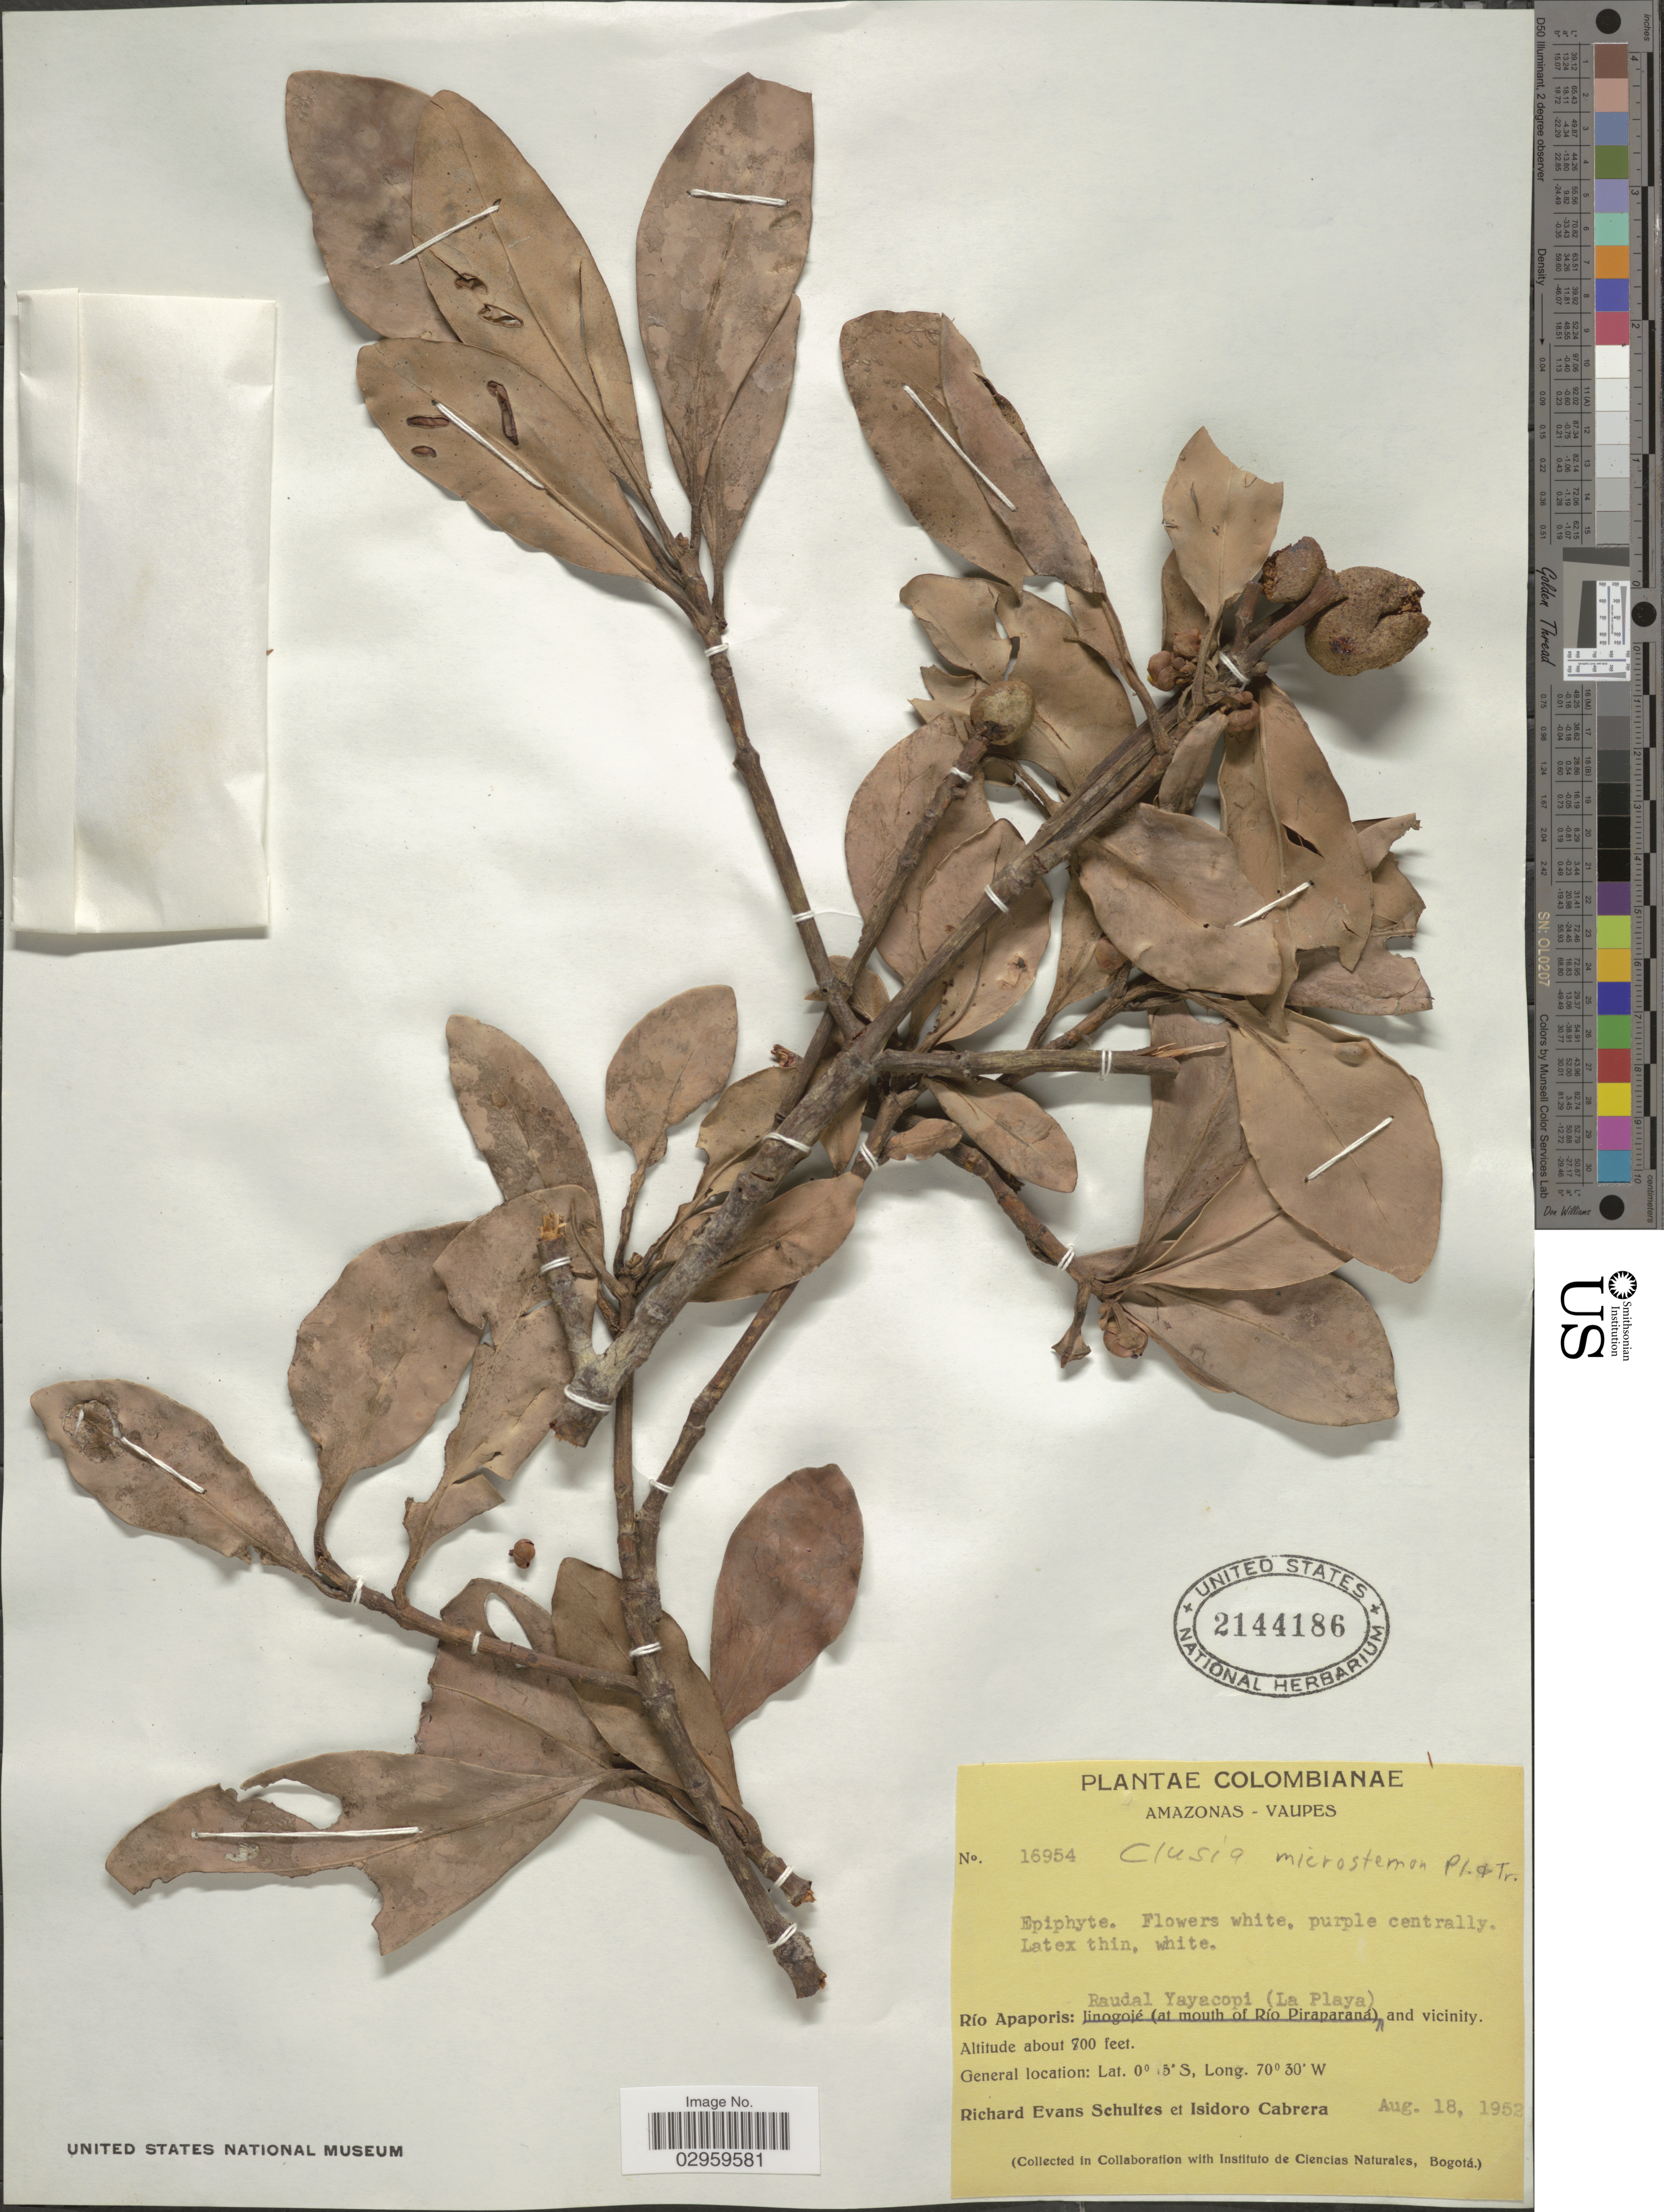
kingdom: Plantae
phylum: Tracheophyta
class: Magnoliopsida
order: Malpighiales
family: Clusiaceae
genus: Clusia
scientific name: Clusia microstemon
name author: Planch. & Triana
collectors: R. E. Schultes & I. Cabrera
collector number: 16954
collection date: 1952-08-18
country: Colombia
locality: Amazonas-Vaupes. Río Apaporis: Raudal Yayacopi (La Playa), and vicinity.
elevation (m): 213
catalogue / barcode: US 2144186